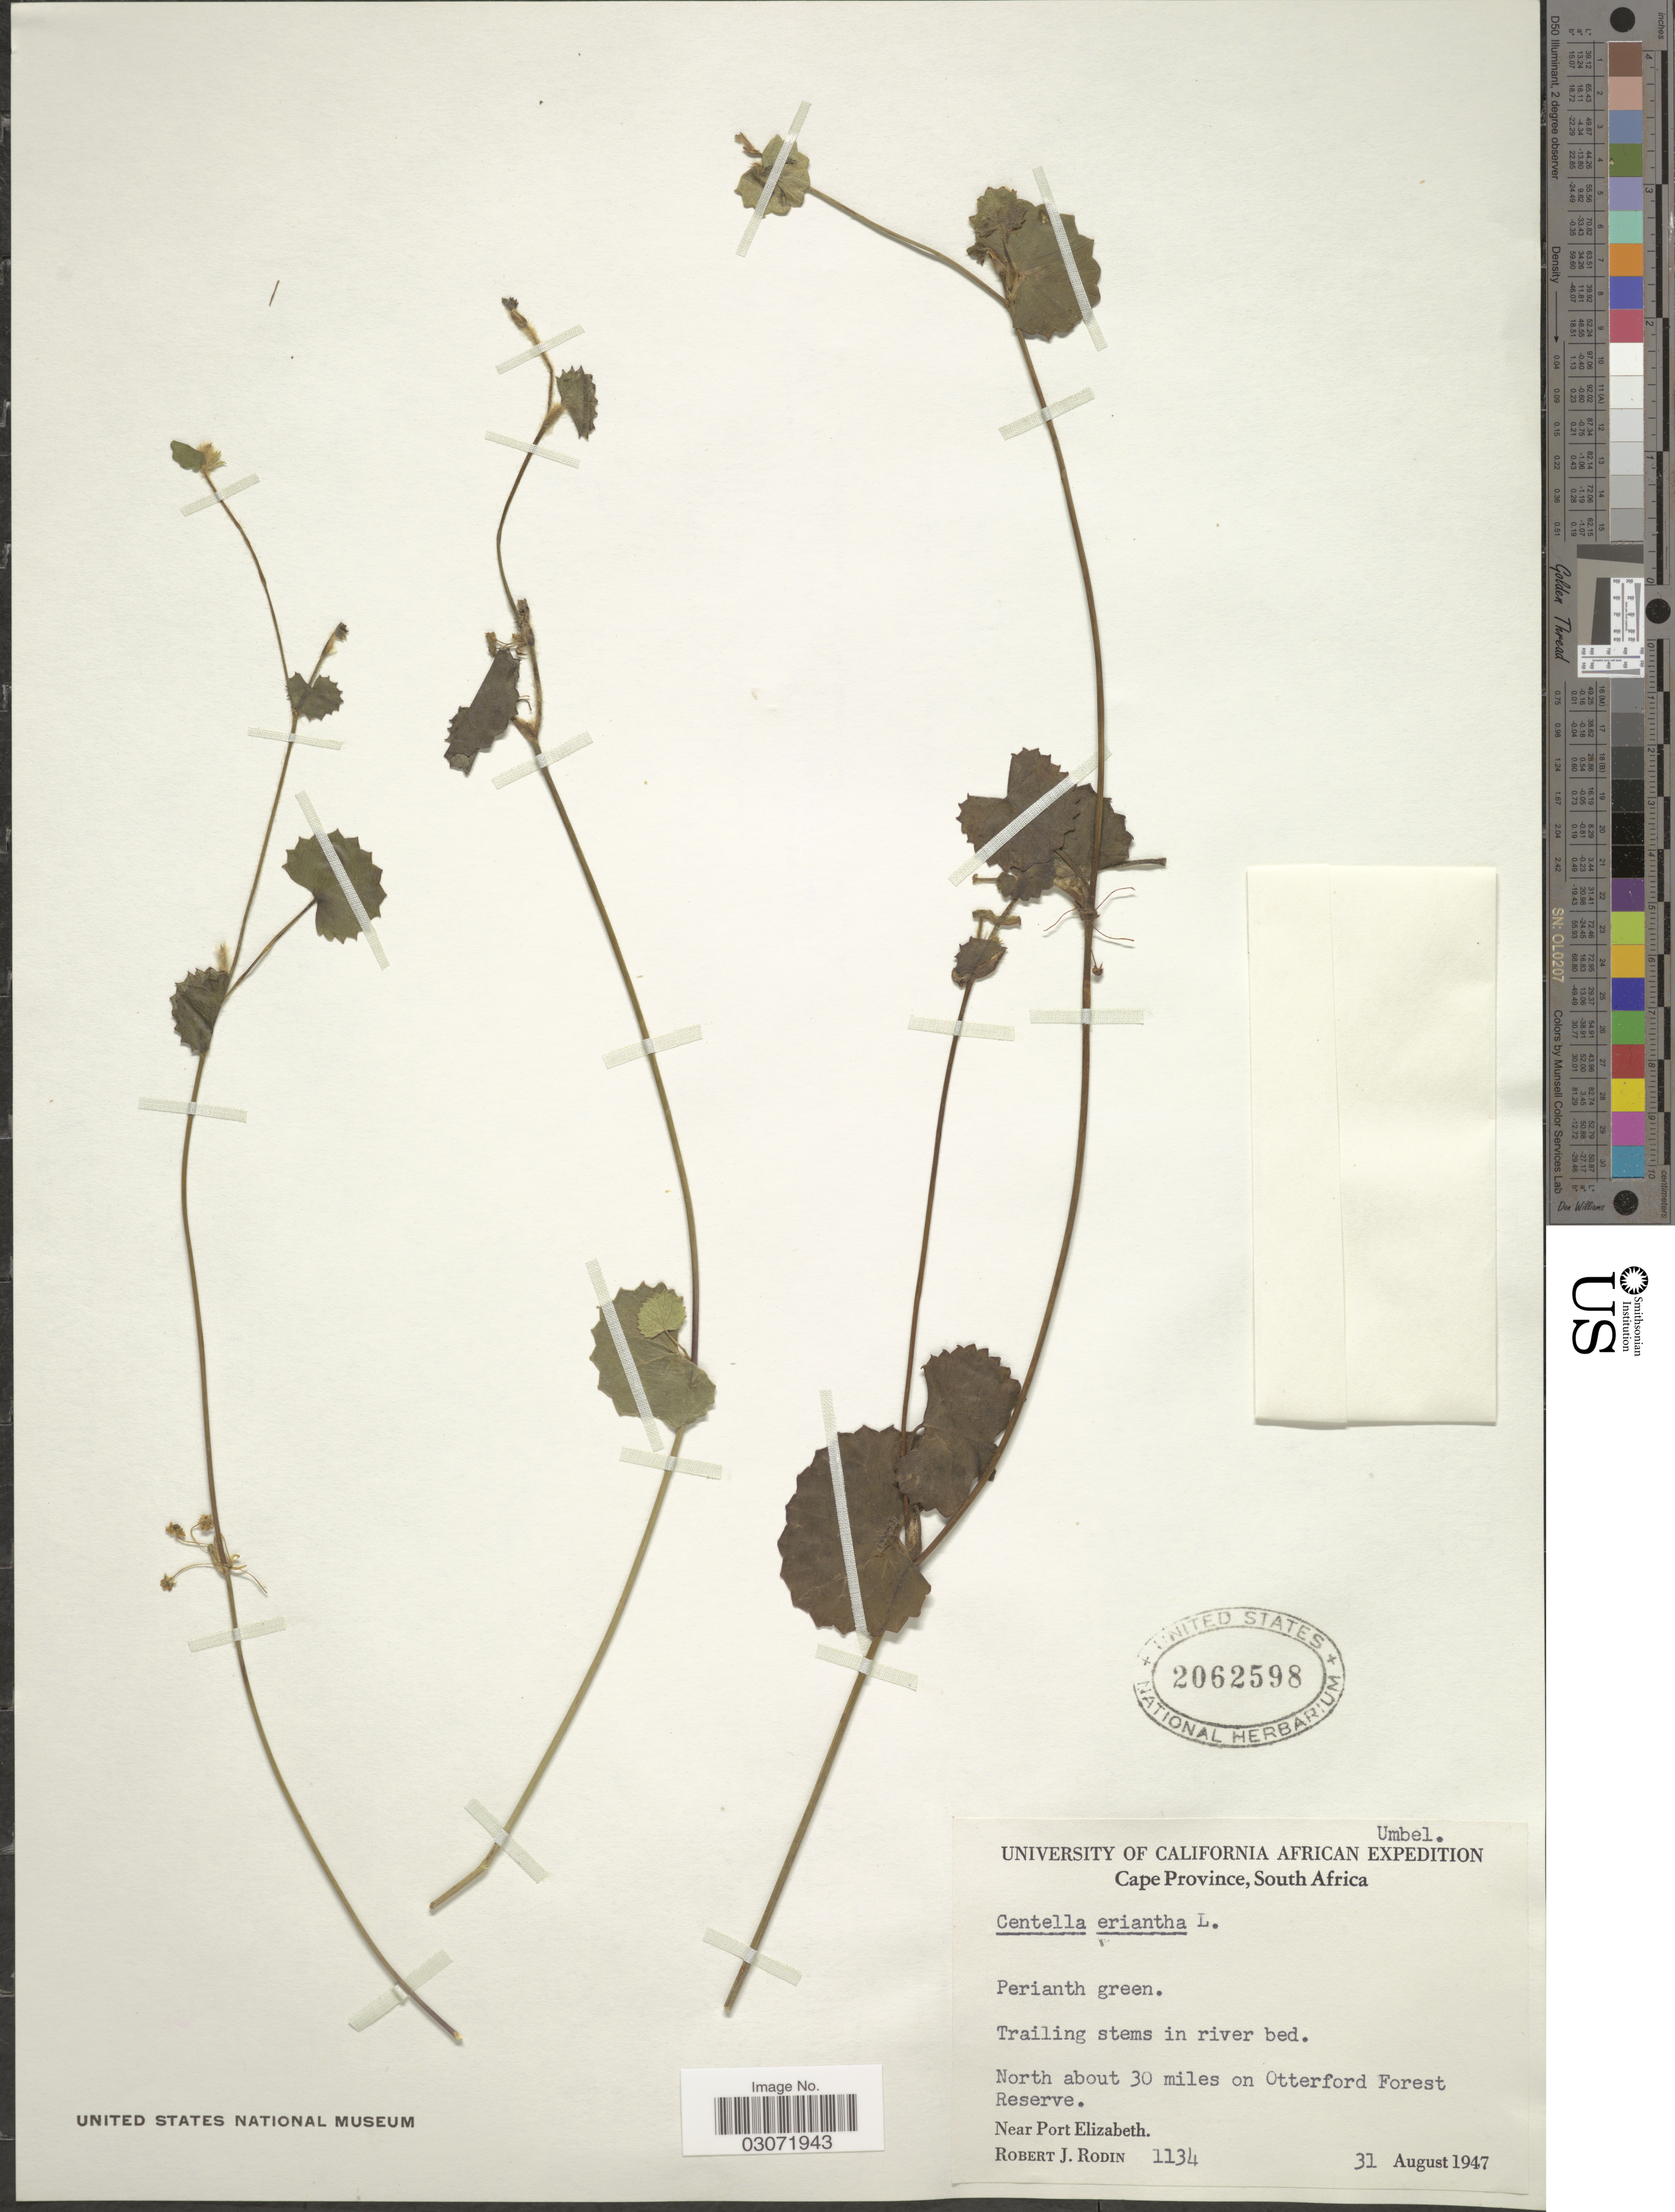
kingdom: Plantae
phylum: Tracheophyta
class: Magnoliopsida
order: Apiales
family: Apiaceae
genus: Centella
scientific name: Centella eriantha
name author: (A. Rich.) Drude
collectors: R. J. Rodin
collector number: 1134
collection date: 1947-08-31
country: South Africa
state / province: Eastern Cape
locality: North about 30 miles on Otterford Forest Reserve. Near Port Elizabeth.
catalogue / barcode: US 2062598